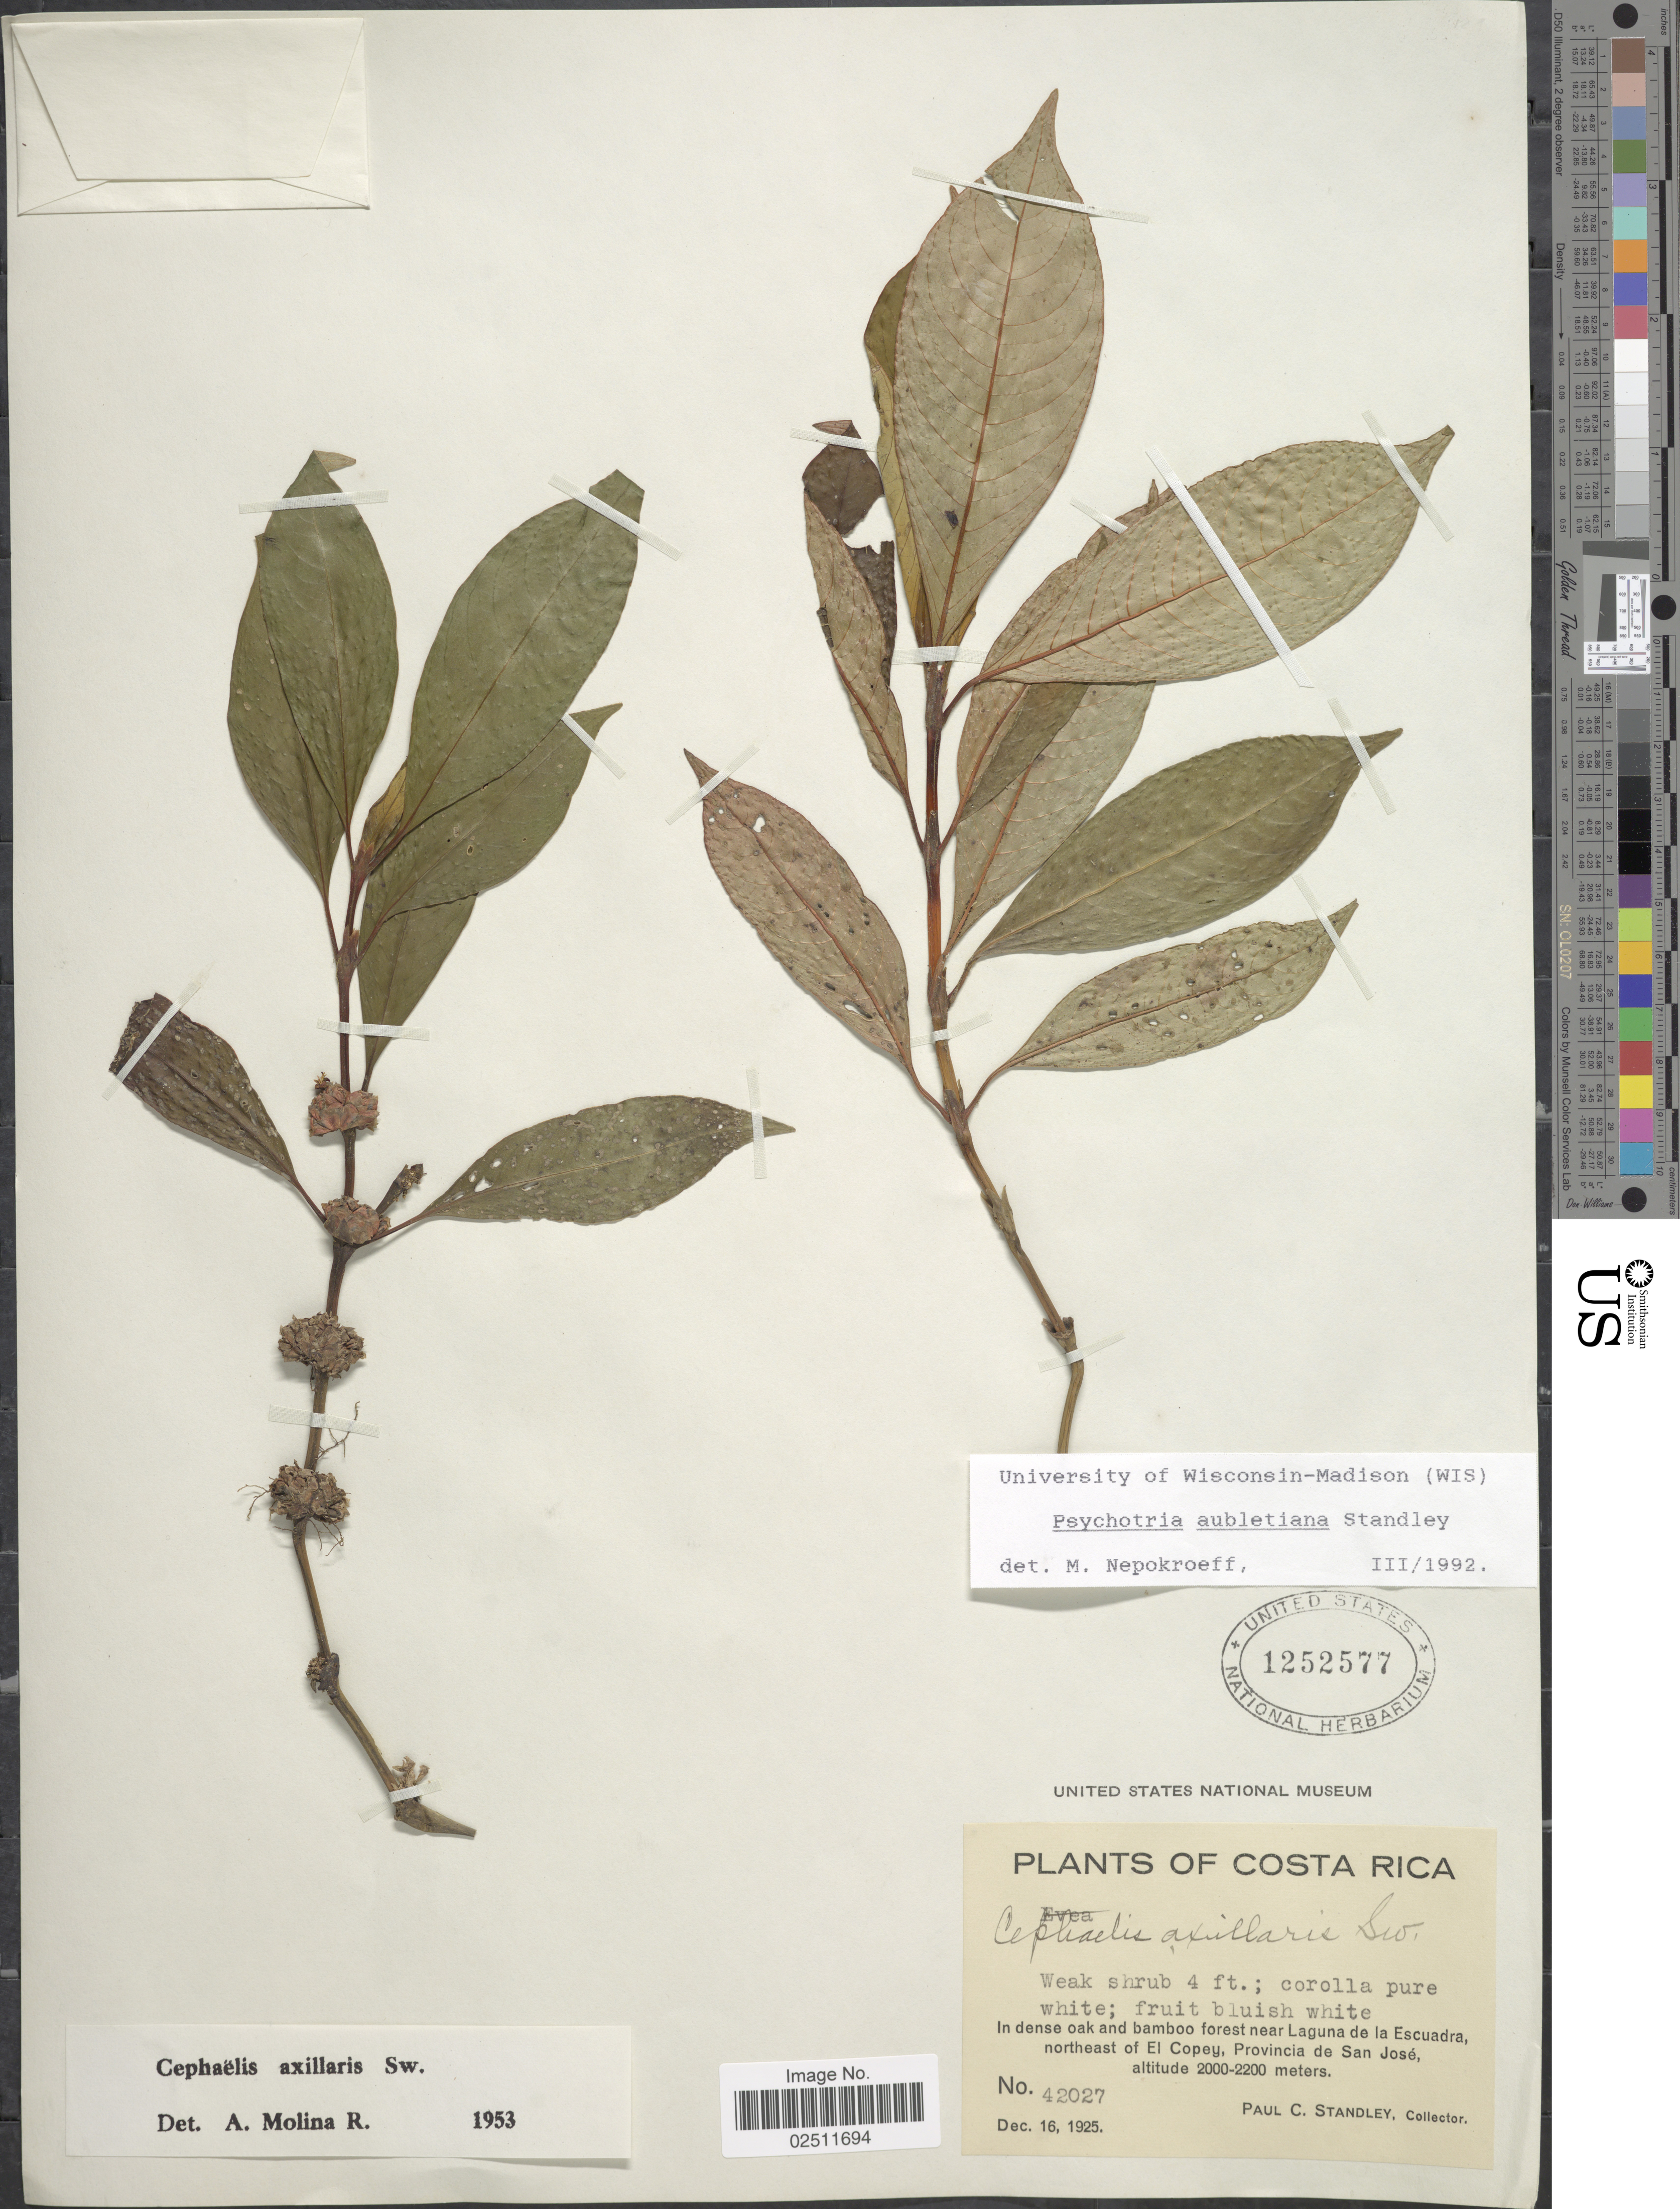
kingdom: Plantae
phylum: Tracheophyta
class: Magnoliopsida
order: Gentianales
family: Rubiaceae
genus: Psychotria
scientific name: Psychotria aubletiana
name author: Steyerm.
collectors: P. C. Standley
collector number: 42027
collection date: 1925-12-16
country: Costa Rica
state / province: San José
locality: In dense oak and bamboo forest near Laguna de la Escuadra, northeast of El Copey.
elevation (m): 2000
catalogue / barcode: US 1252577